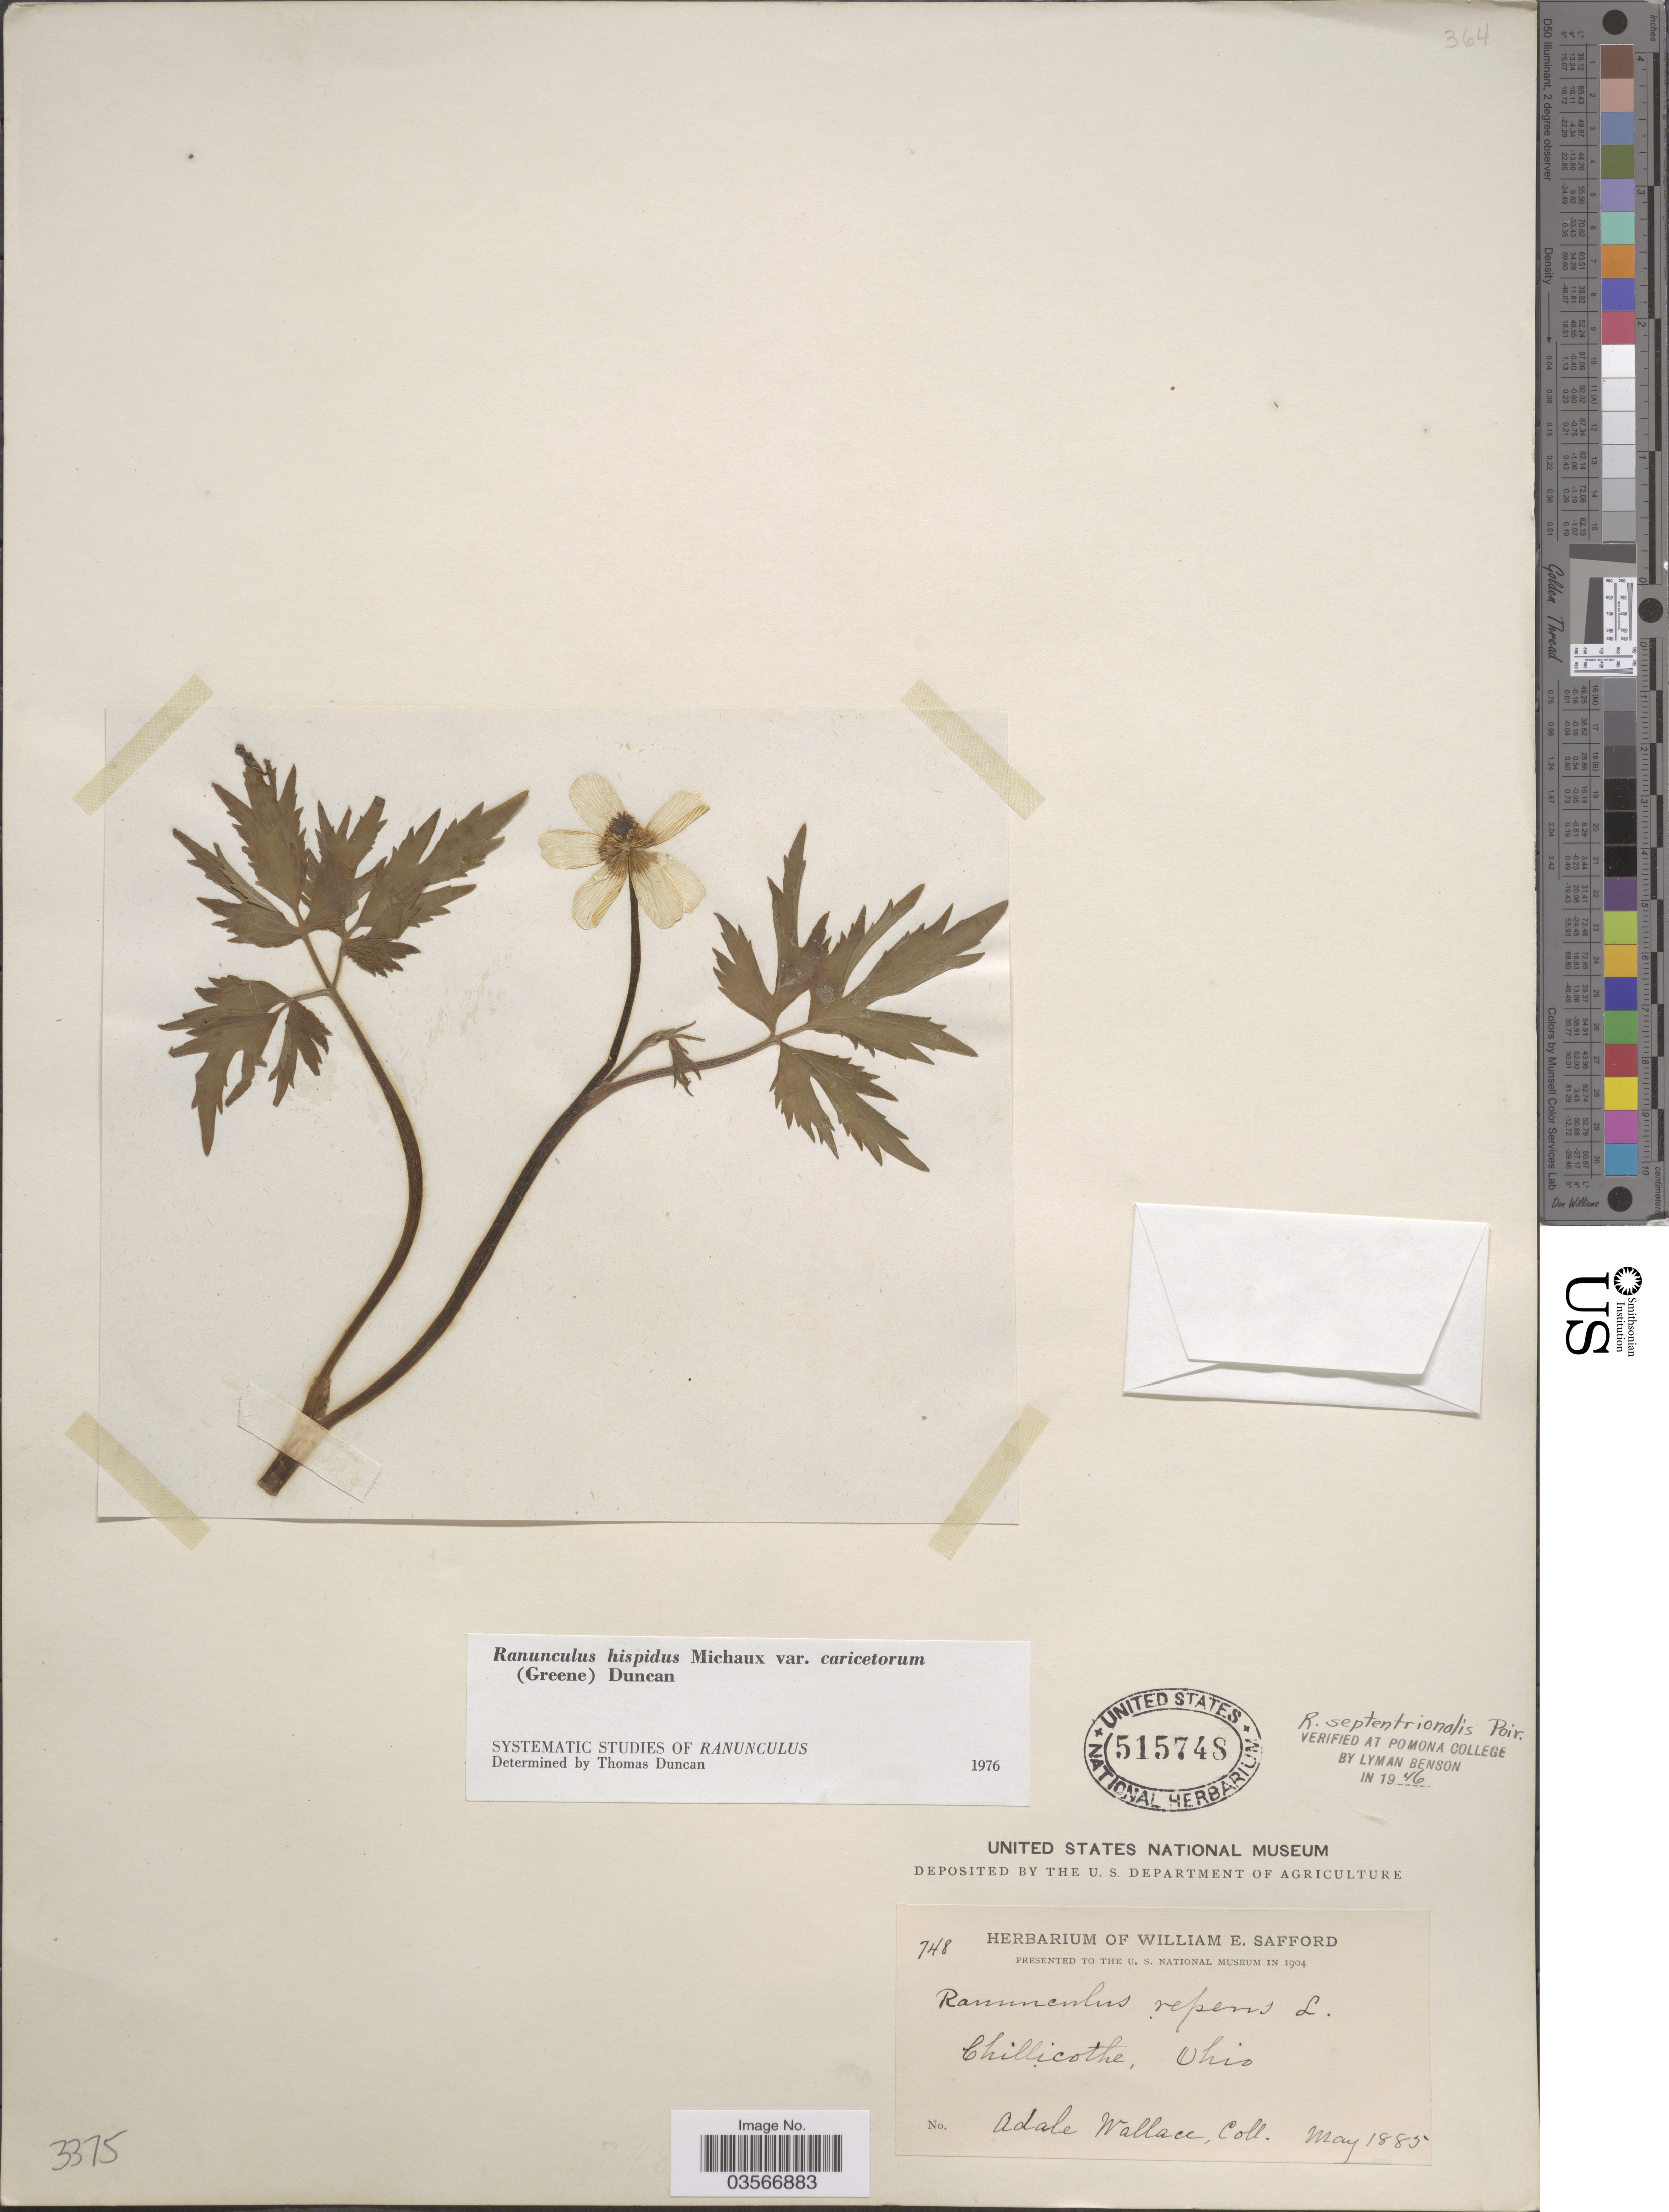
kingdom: Plantae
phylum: Tracheophyta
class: Magnoliopsida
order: Ranunculales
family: Ranunculaceae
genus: Ranunculus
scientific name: Ranunculus hispidus var. caricetorum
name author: Michx.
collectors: A. Wallace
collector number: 748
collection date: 1885-05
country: United States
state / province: Ohio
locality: Chillicothe.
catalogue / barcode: US 515748